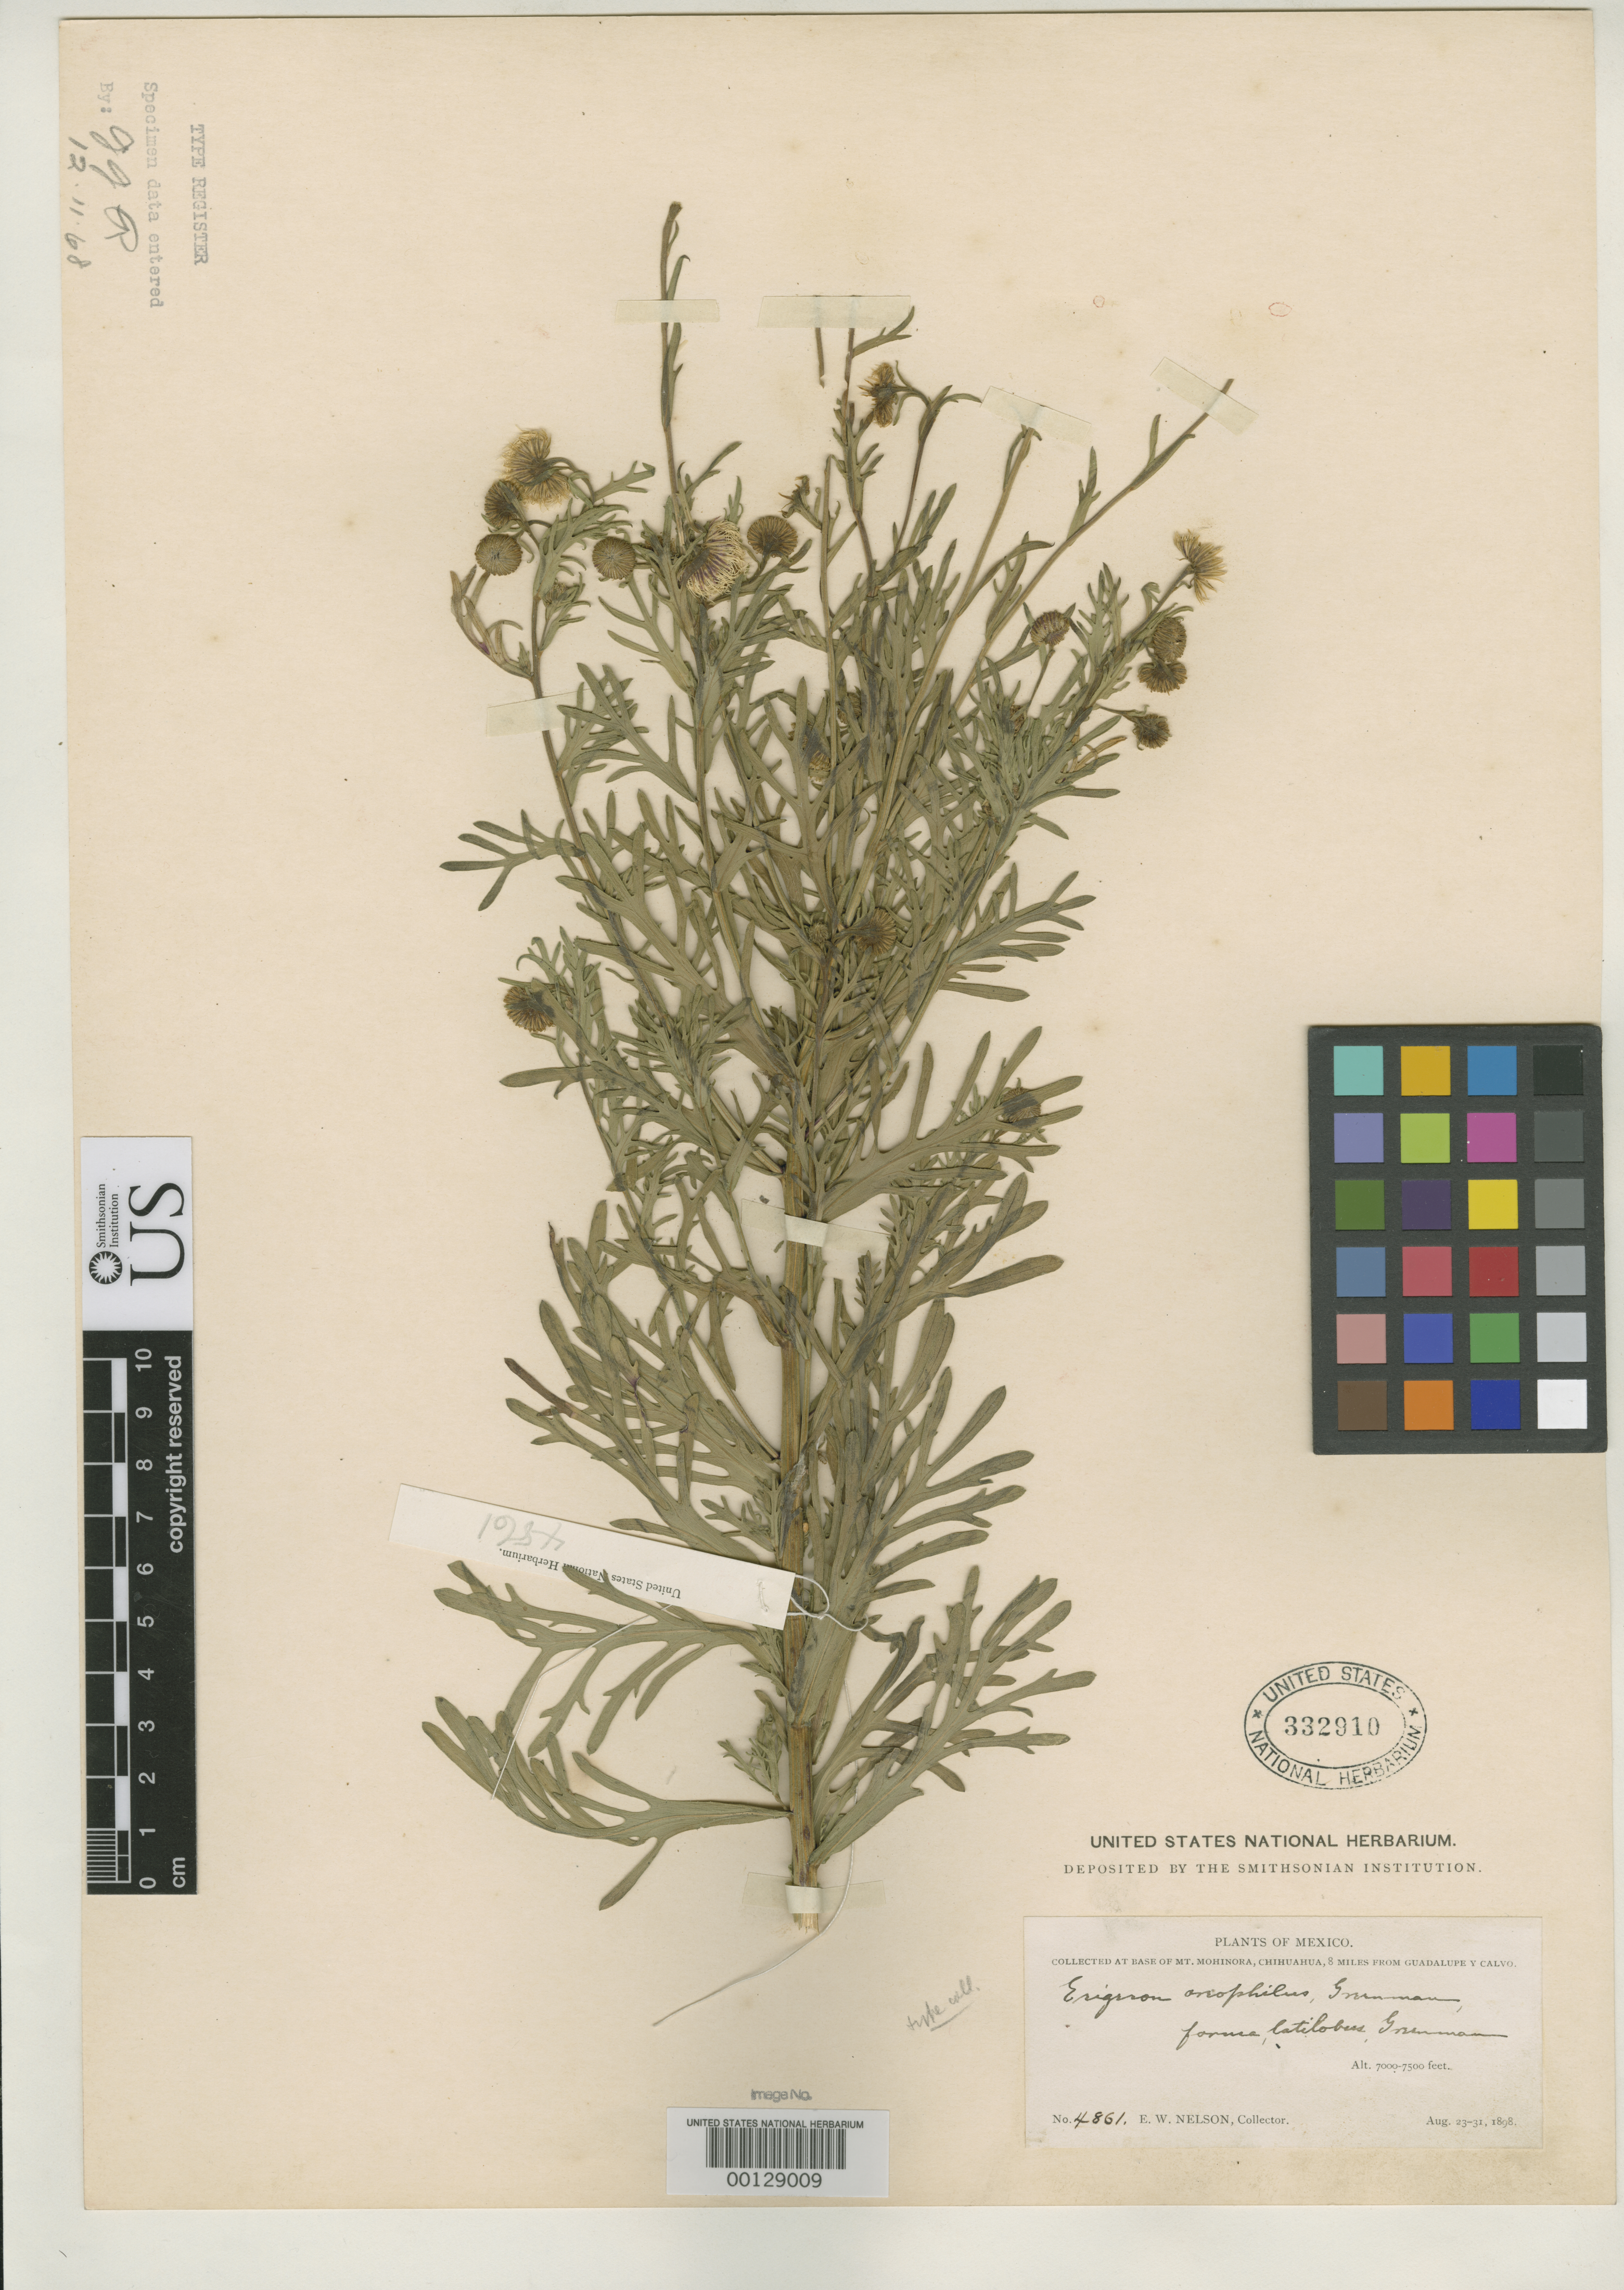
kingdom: Plantae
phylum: Tracheophyta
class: Magnoliopsida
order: Asterales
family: Asteraceae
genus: Erigeron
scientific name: Erigeron oreophilus f. latilobus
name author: Greenm.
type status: Type Collection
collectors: E. W. Nelson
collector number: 4861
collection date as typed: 23 Aug 1898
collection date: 1898-08-23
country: Mexico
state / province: Chihuahua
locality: Mt. Mohinora, 8 mi from Guadalupe y Calvo.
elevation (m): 2134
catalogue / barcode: US 332910